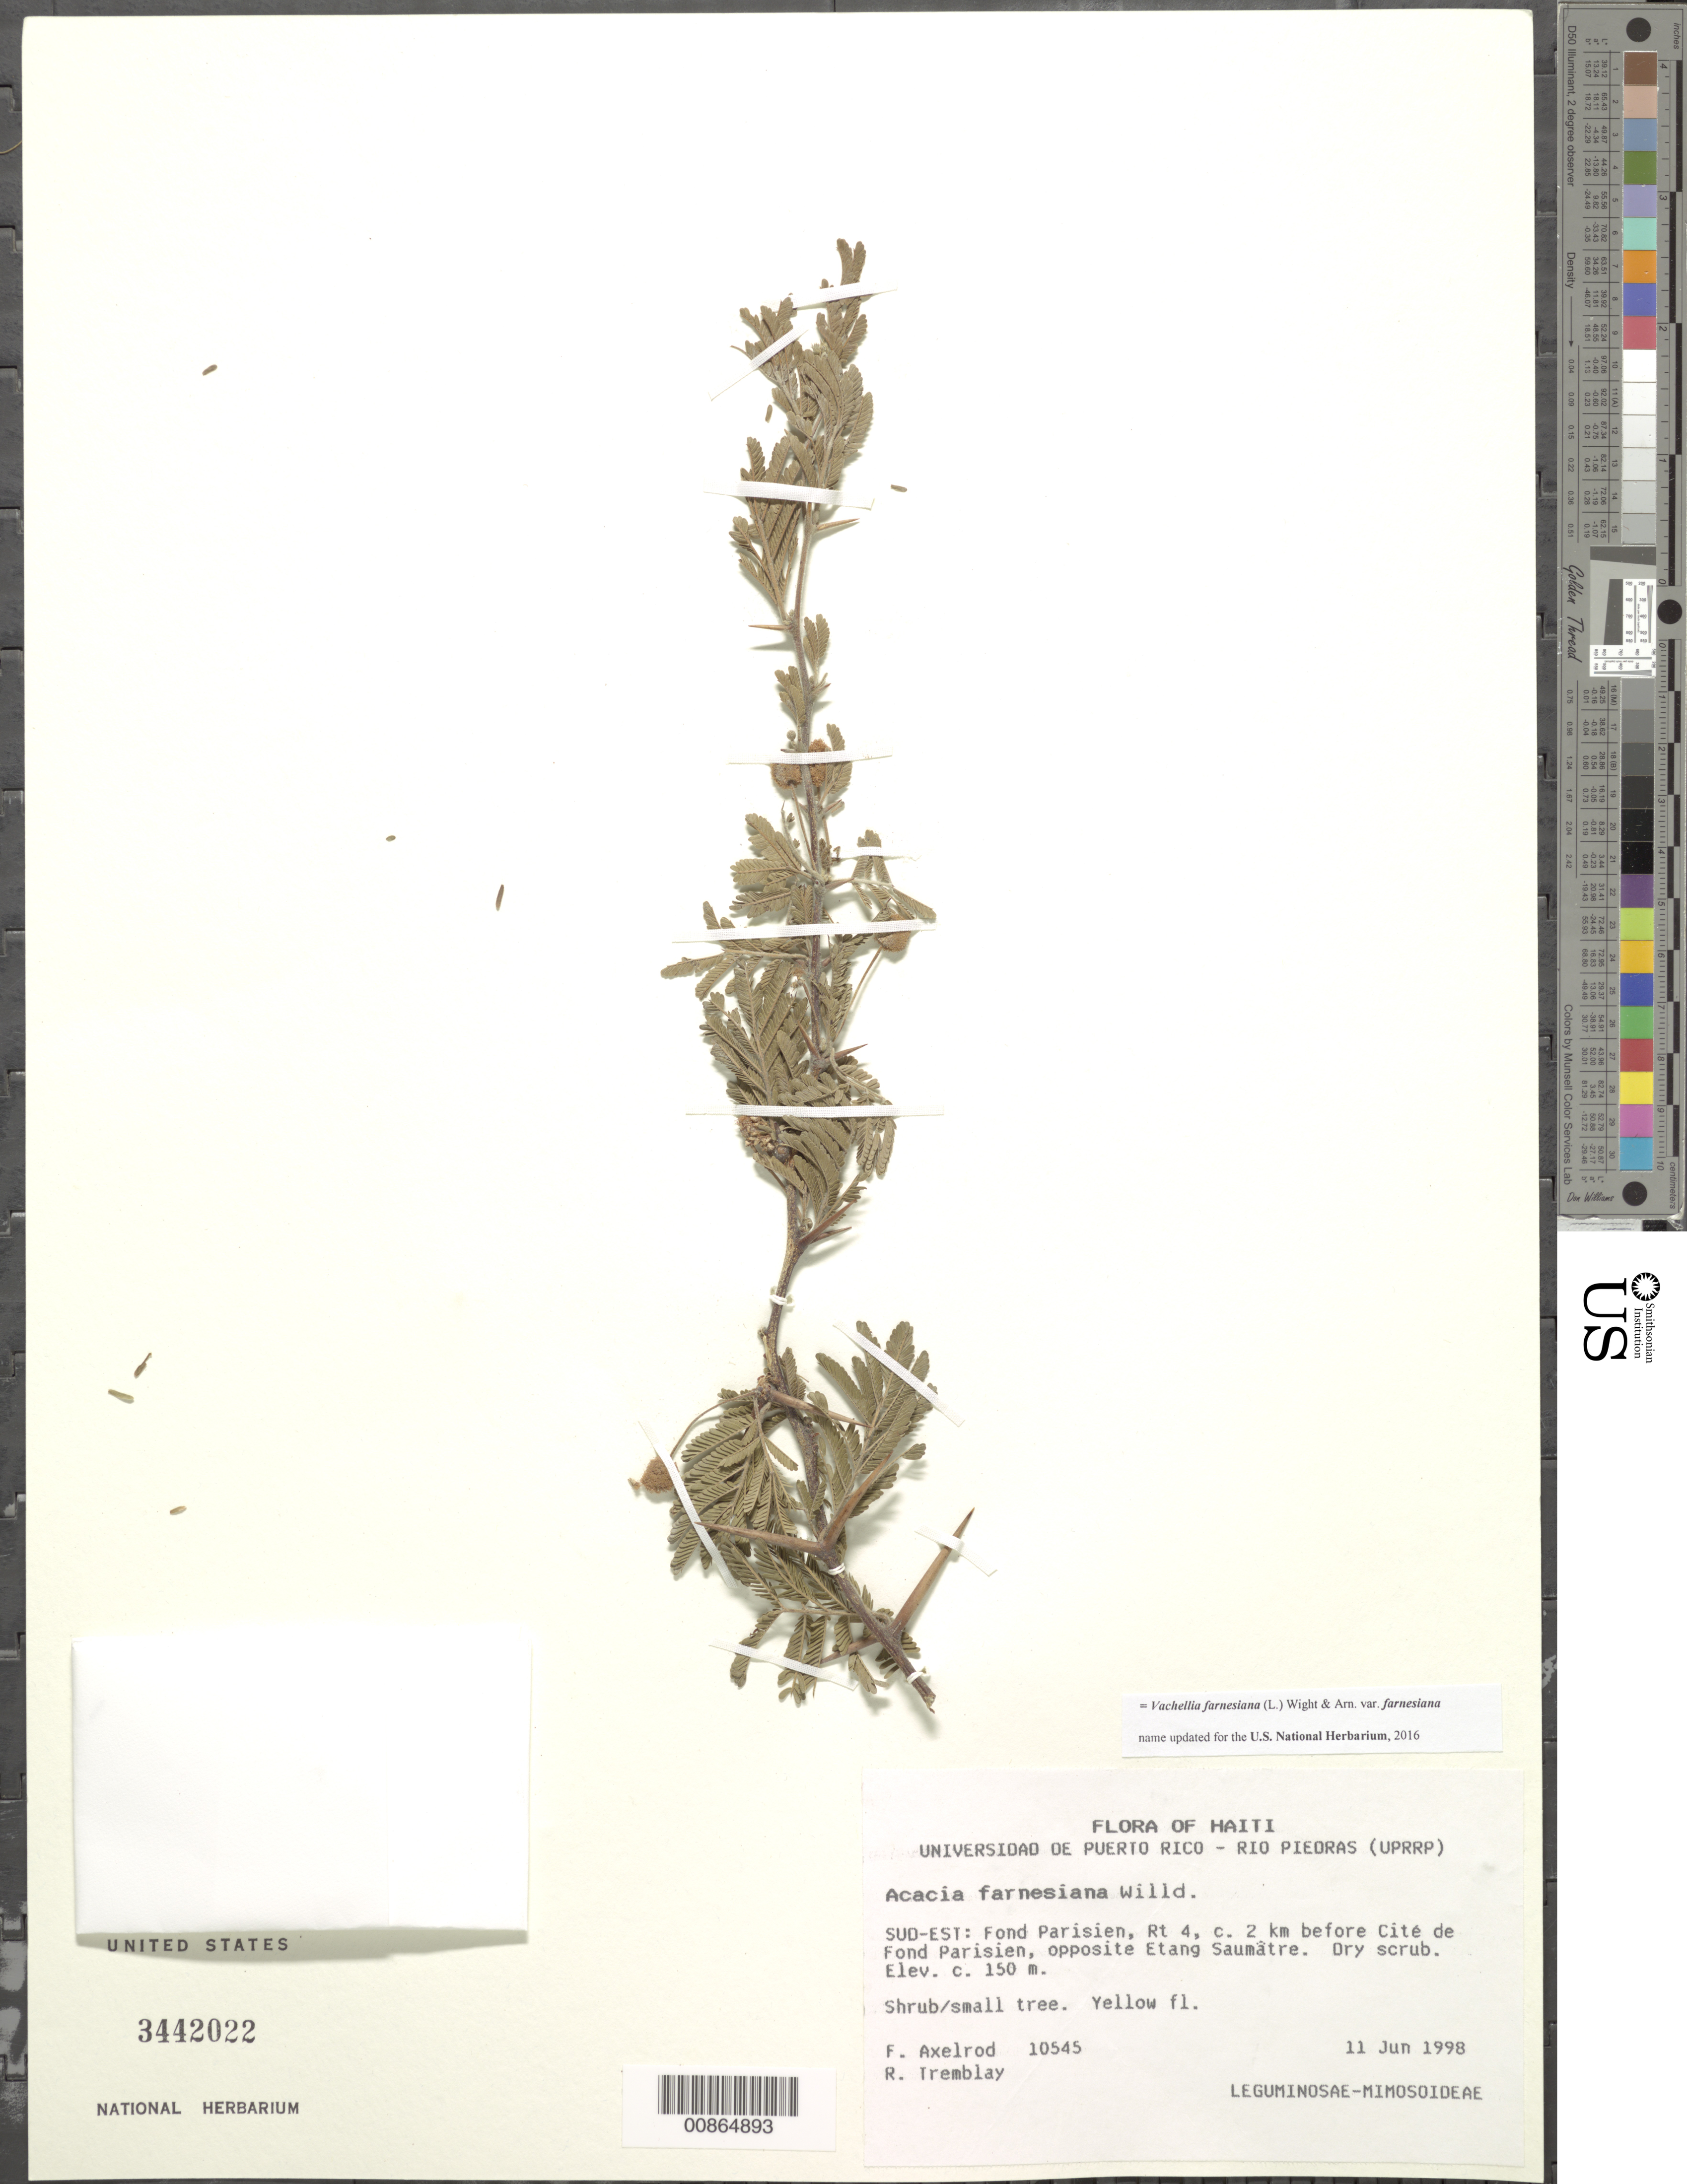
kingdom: Plantae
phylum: Tracheophyta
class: Magnoliopsida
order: Fabales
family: Fabaceae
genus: Vachellia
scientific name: Vachellia farnesiana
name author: (L.) Wight & Arn.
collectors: F. S. Axelrod & R. L. Tremblay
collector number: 10545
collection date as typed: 11 Jun 1998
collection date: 1998-06-11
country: Haiti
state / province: Sud-Est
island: Hispaniola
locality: Fond Parisien, Rt 4, c. 2 km before Cité de Fond Parisien, opposite Etang Saumatre.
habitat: Dry scrub.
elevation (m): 150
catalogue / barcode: US 3442022